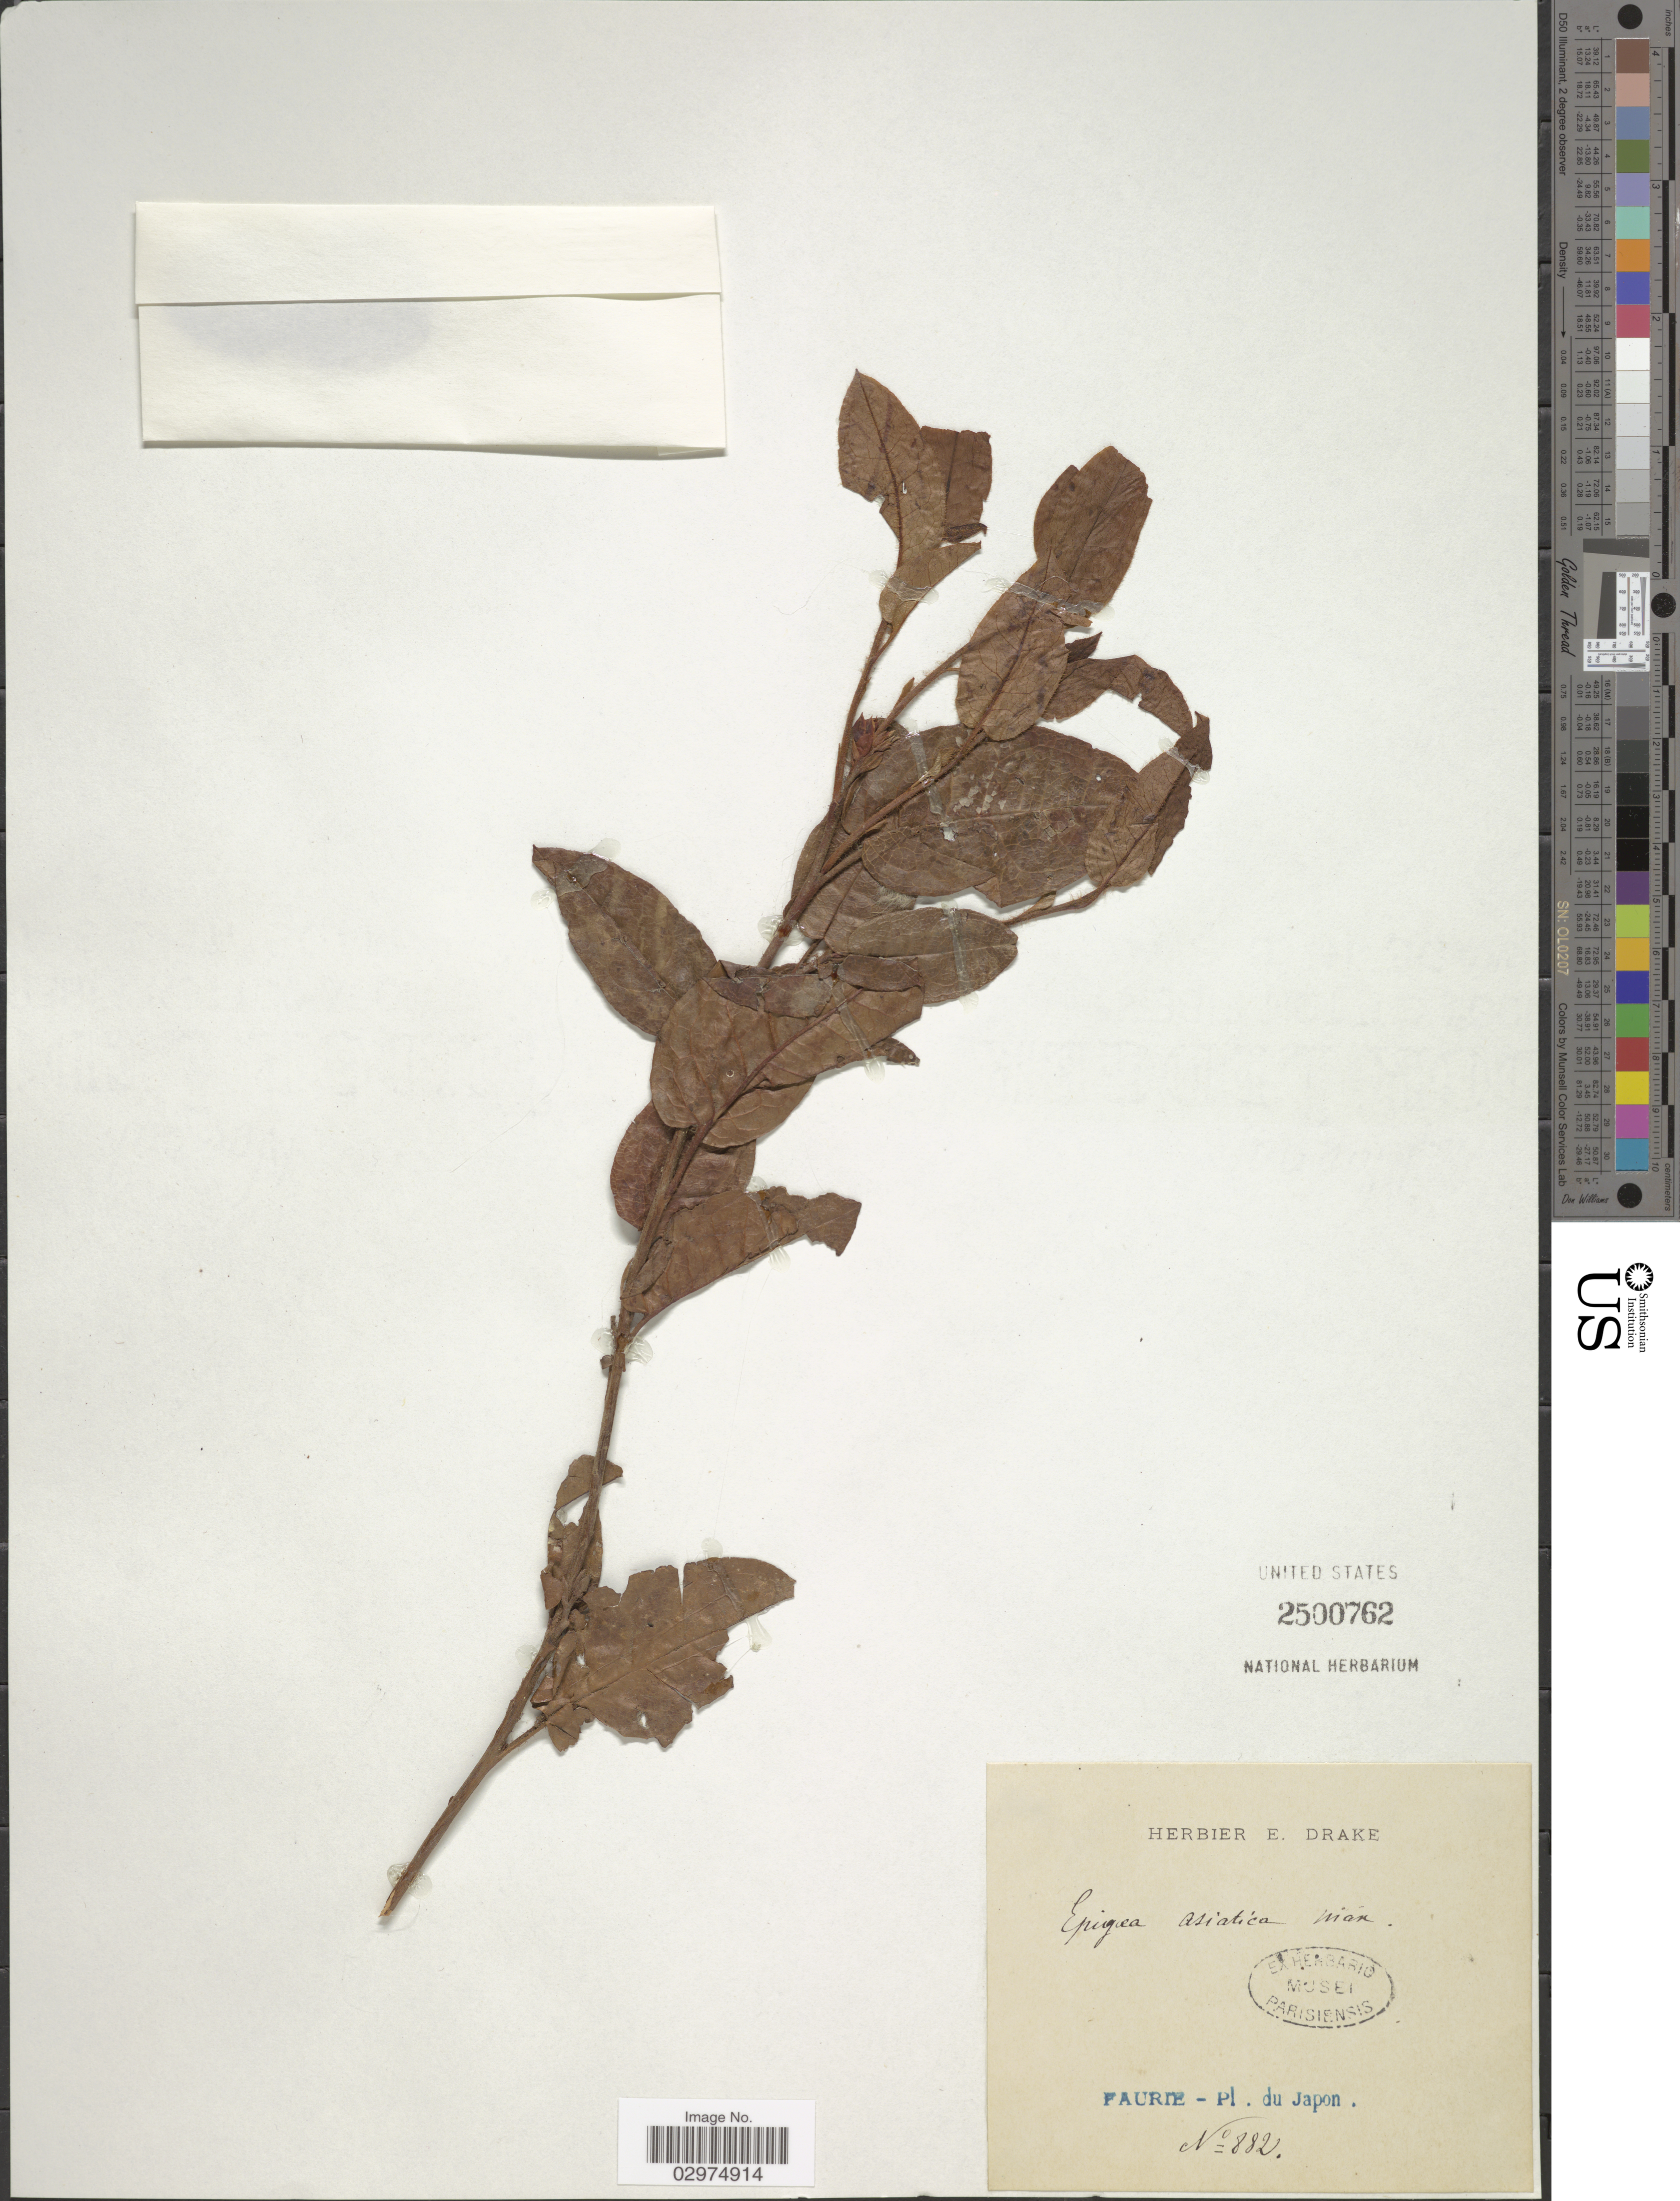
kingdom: Plantae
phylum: Tracheophyta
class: Magnoliopsida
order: Ericales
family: Ericaceae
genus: Epigaea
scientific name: Epigaea asiatiea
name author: Maxim.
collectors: -. Faurie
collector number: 882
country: Japan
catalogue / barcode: US 2500762